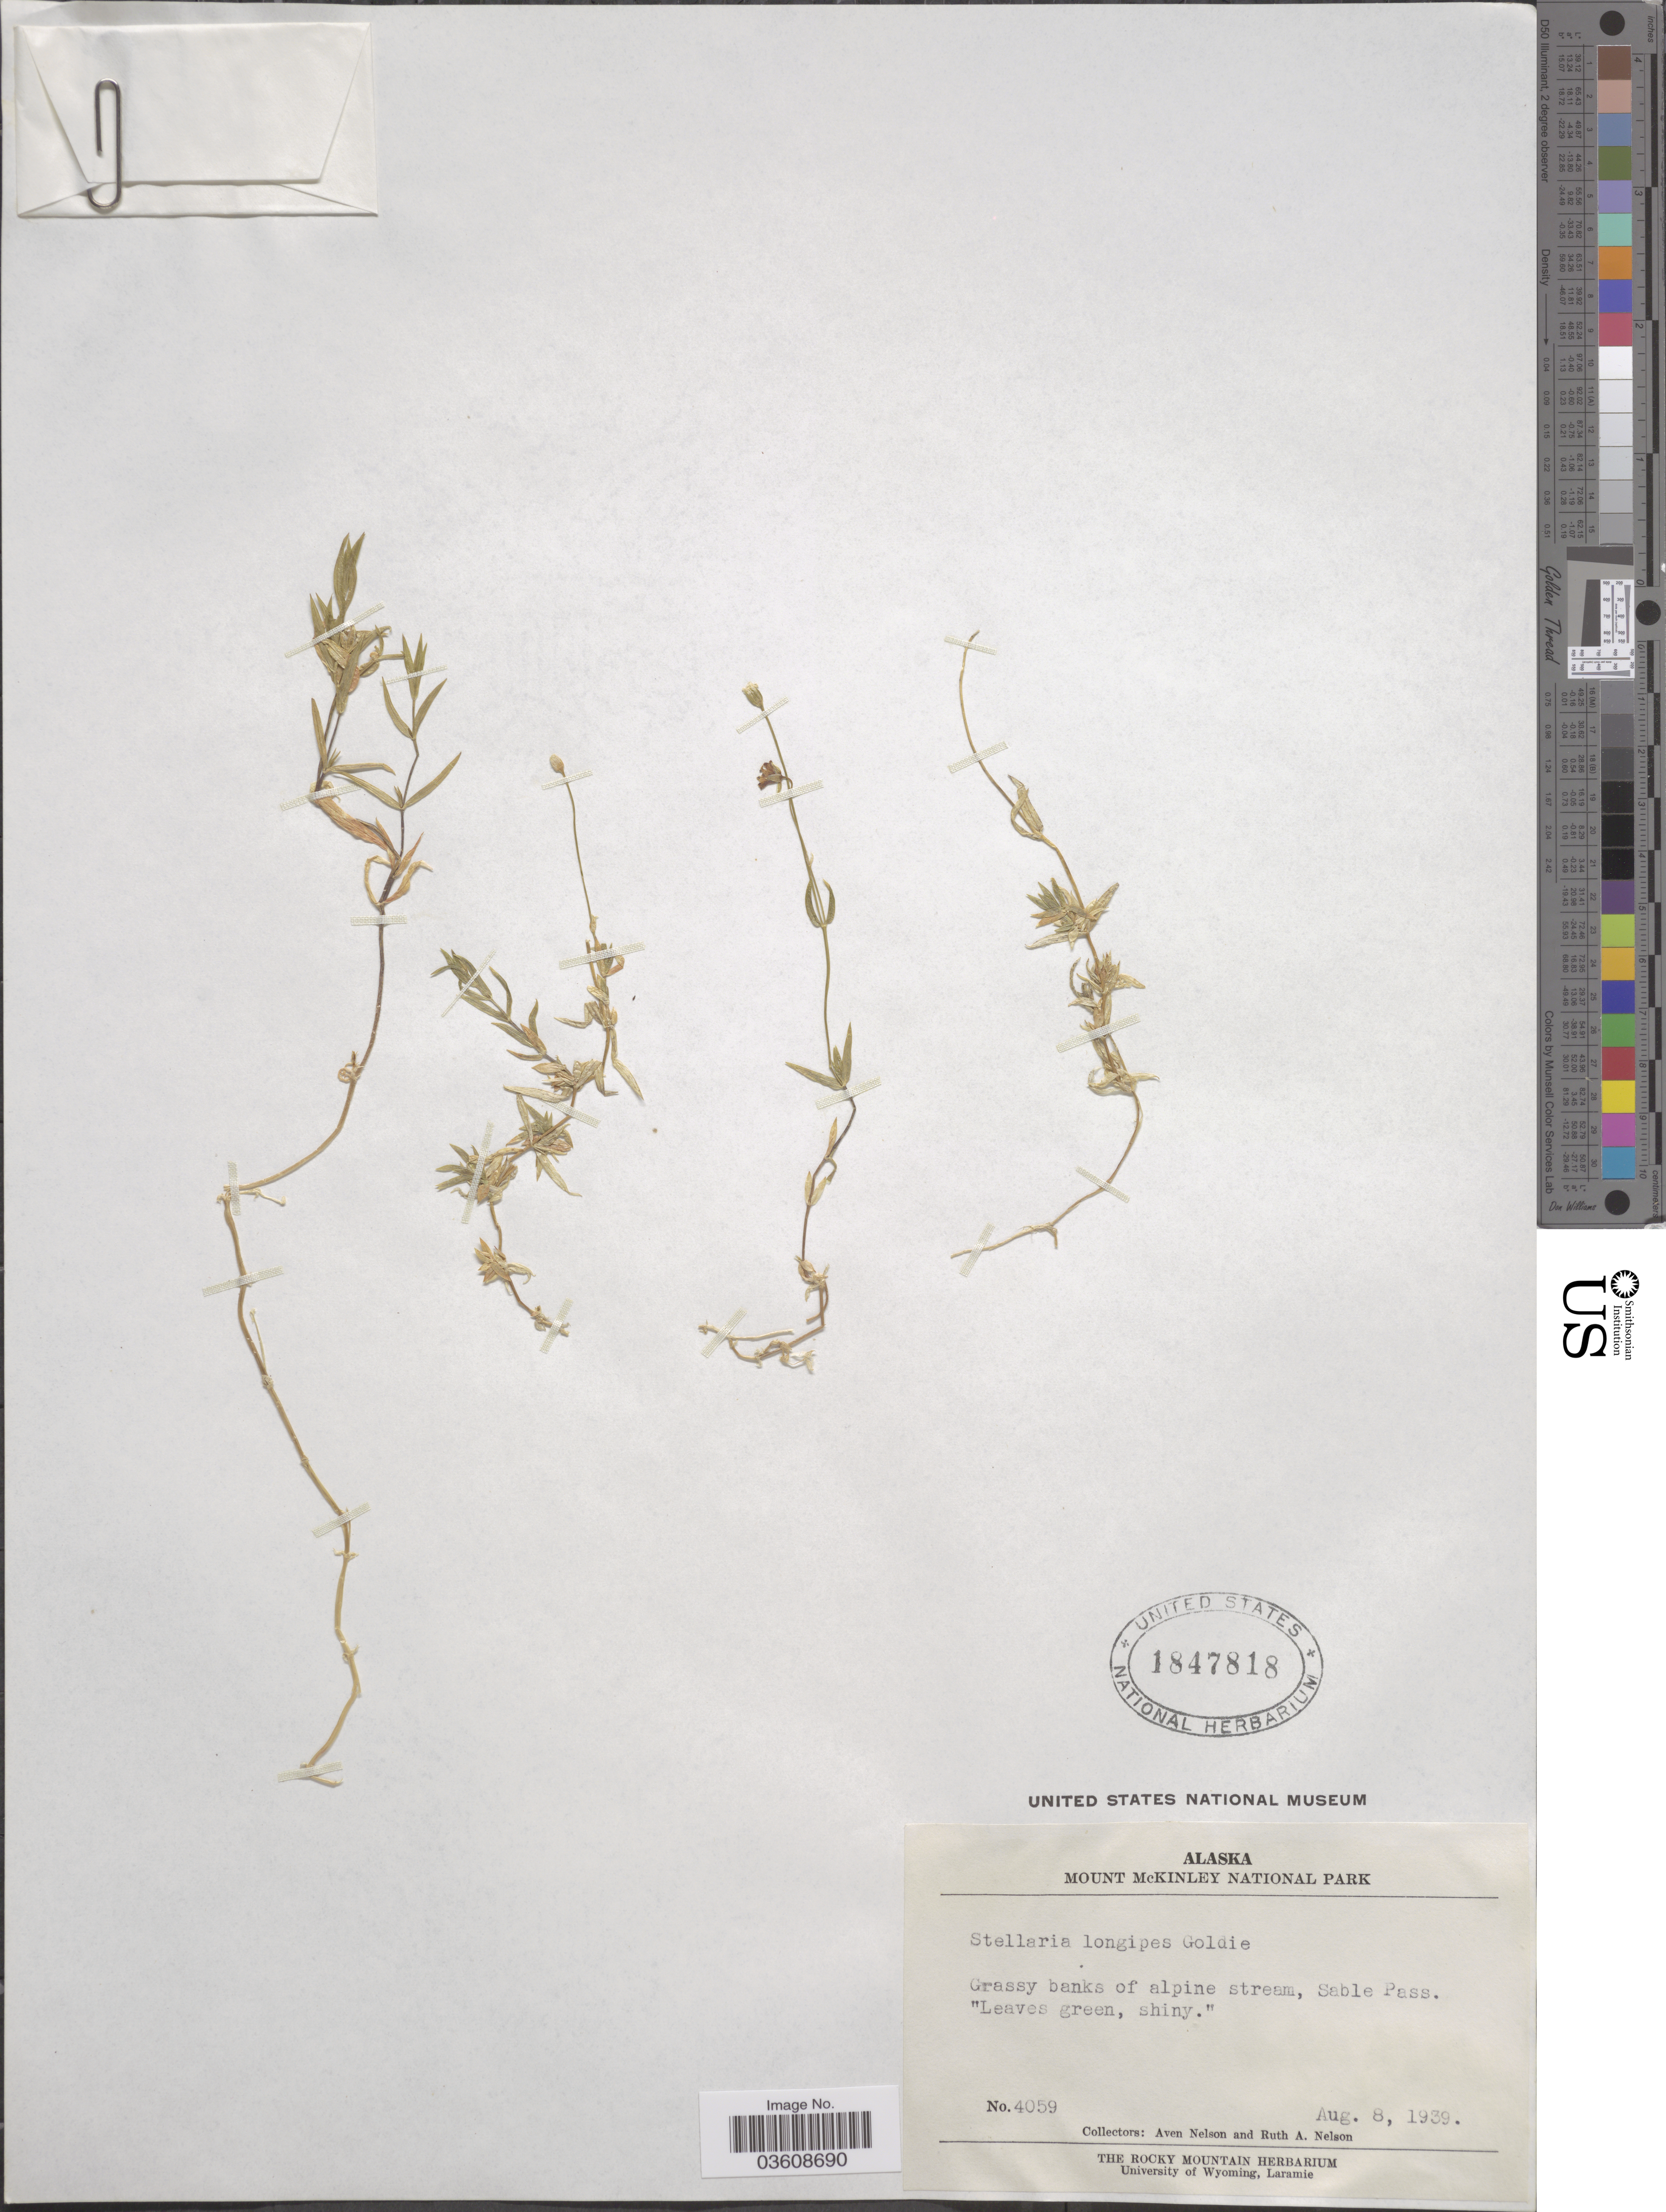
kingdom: Plantae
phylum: Tracheophyta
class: Magnoliopsida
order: Caryophyllales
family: Caryophyllaceae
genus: Stellaria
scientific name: Stellaria longipes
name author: Goldie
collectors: A. Nelson & R. A. Nelson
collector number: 4059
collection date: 1939-08-08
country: United States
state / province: Alaska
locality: Mount McKinley National Park. Sable Pass.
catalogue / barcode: US 1847818